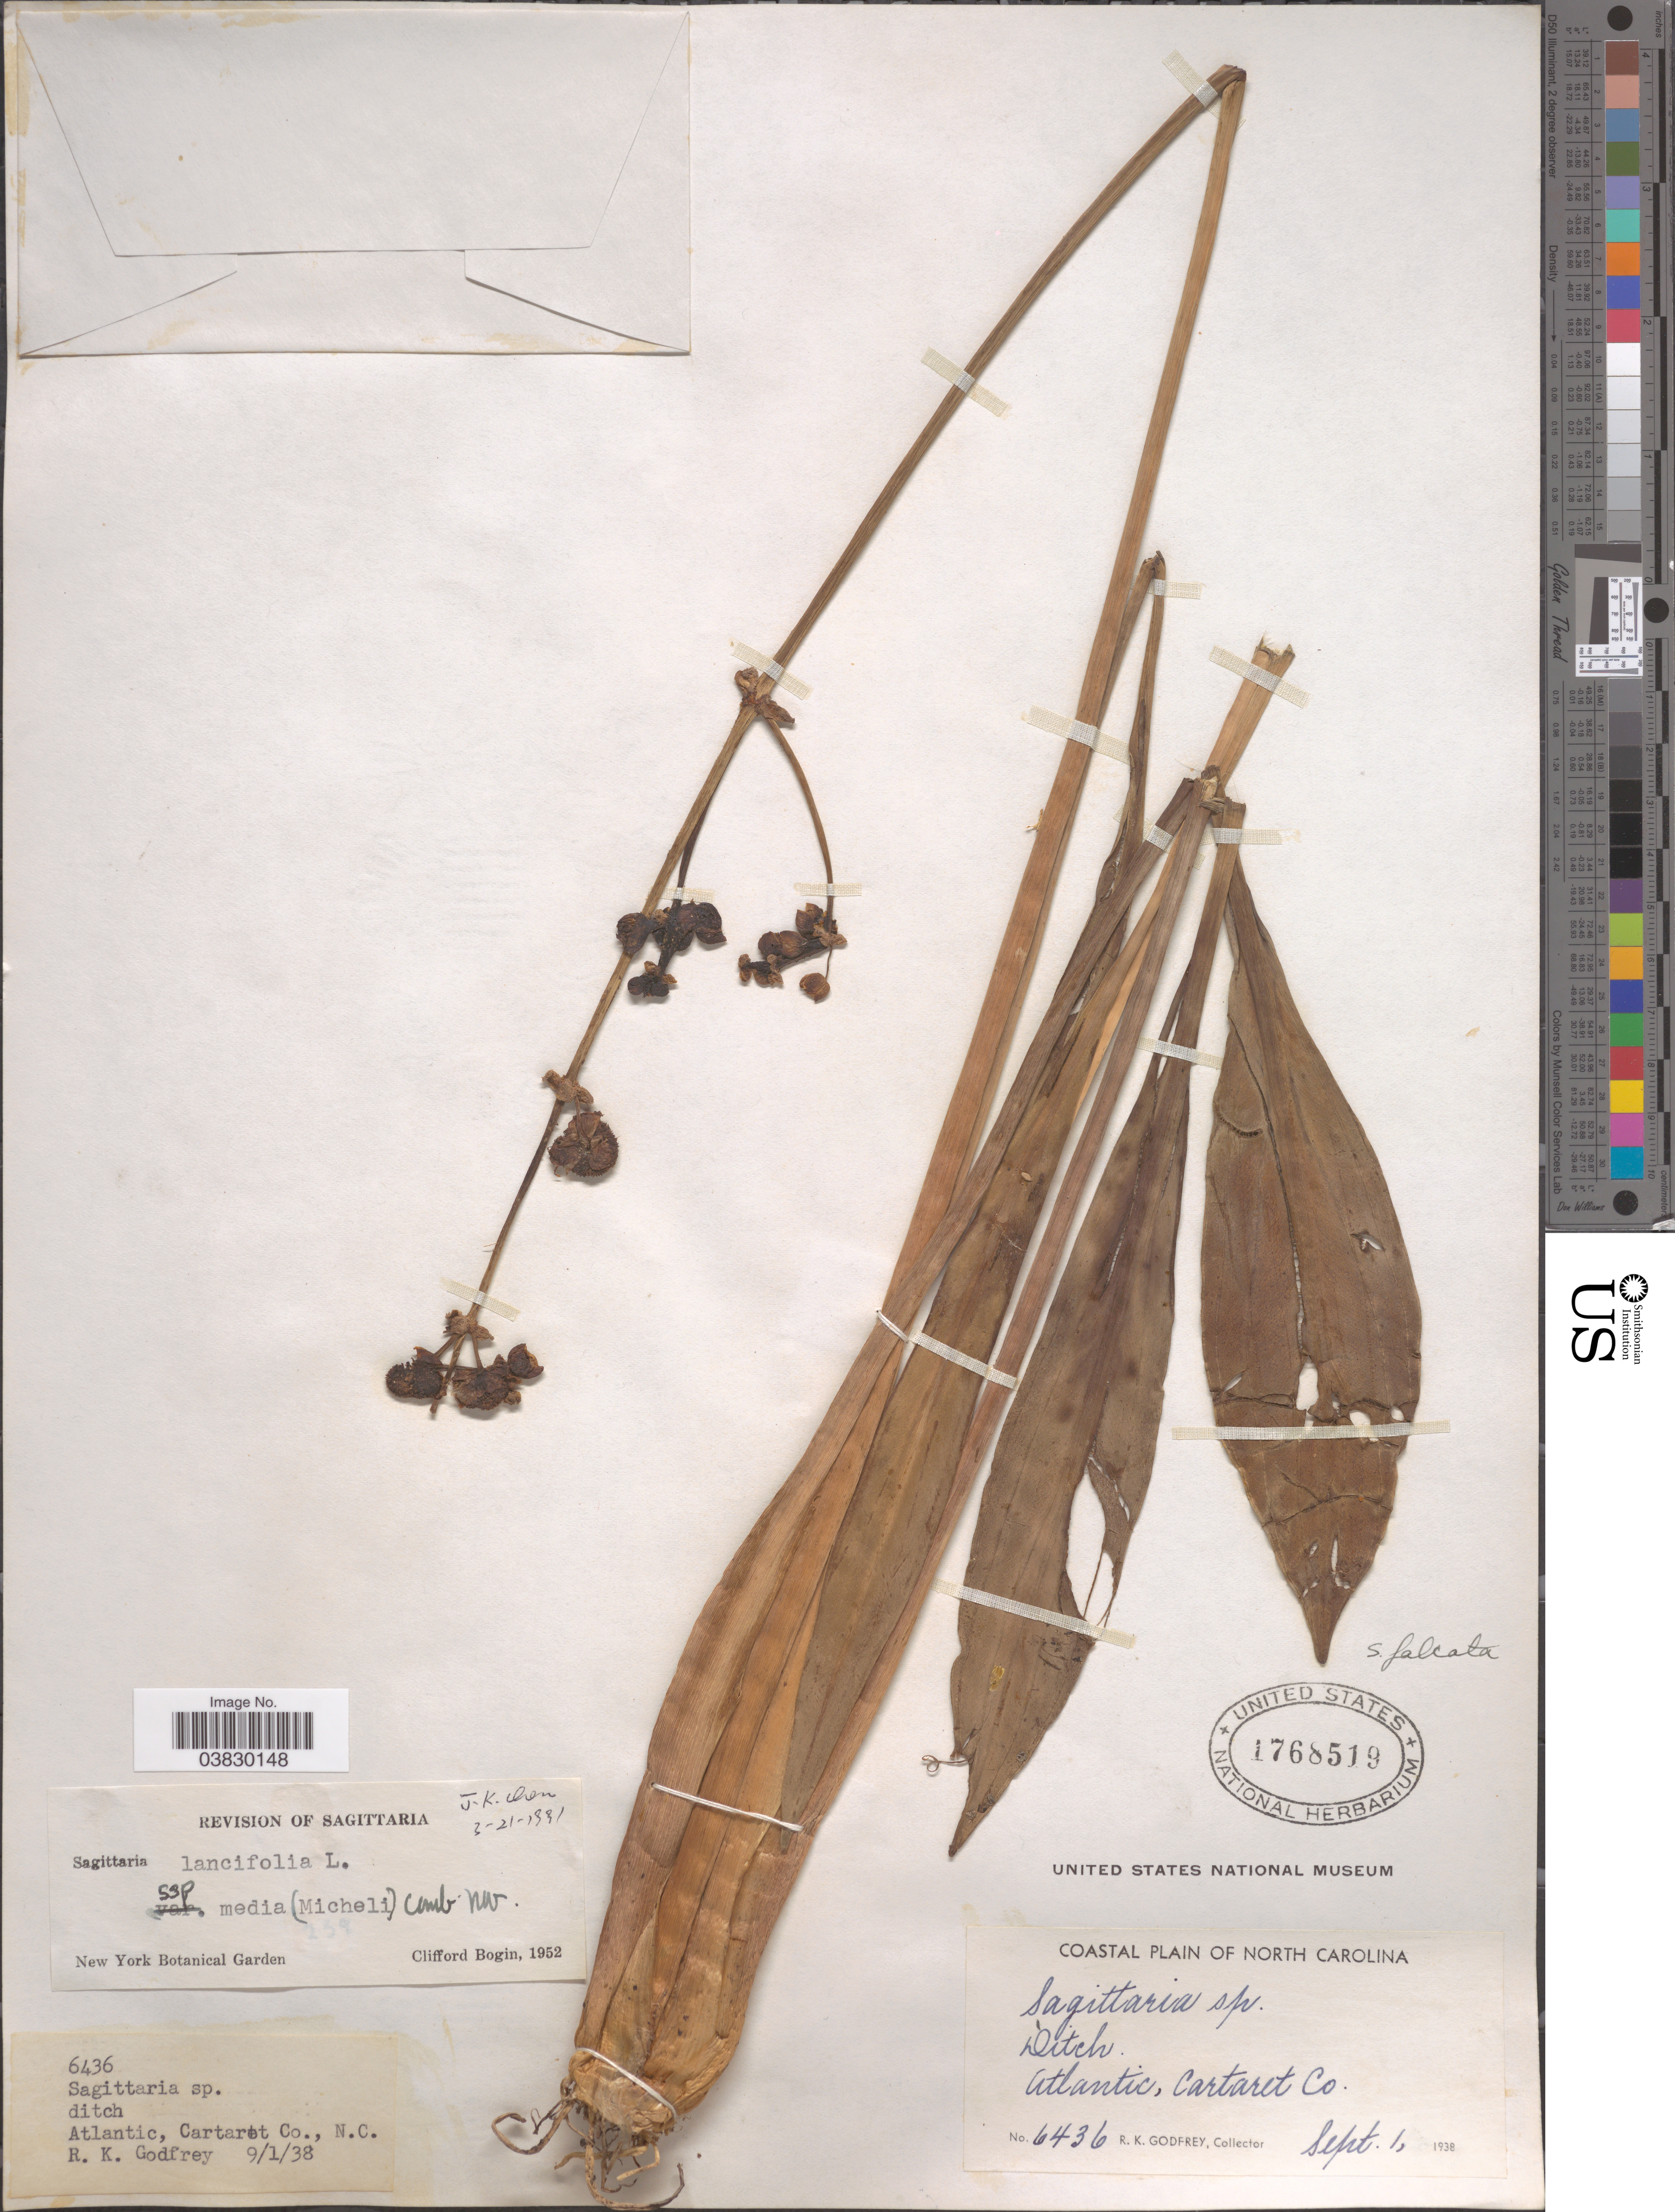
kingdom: Plantae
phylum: Tracheophyta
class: Liliopsida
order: Alismatales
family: Alismataceae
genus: Sagittaria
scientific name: Sagittaria lancifolia subsp. media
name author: (Micheli) Bogin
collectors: R. K. Godfrey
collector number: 6436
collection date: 1938-09-01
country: United States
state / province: North Carolina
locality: Coastal Plain of North Carolina. Atlantic, Cartaret Co.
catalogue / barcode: US 1768519